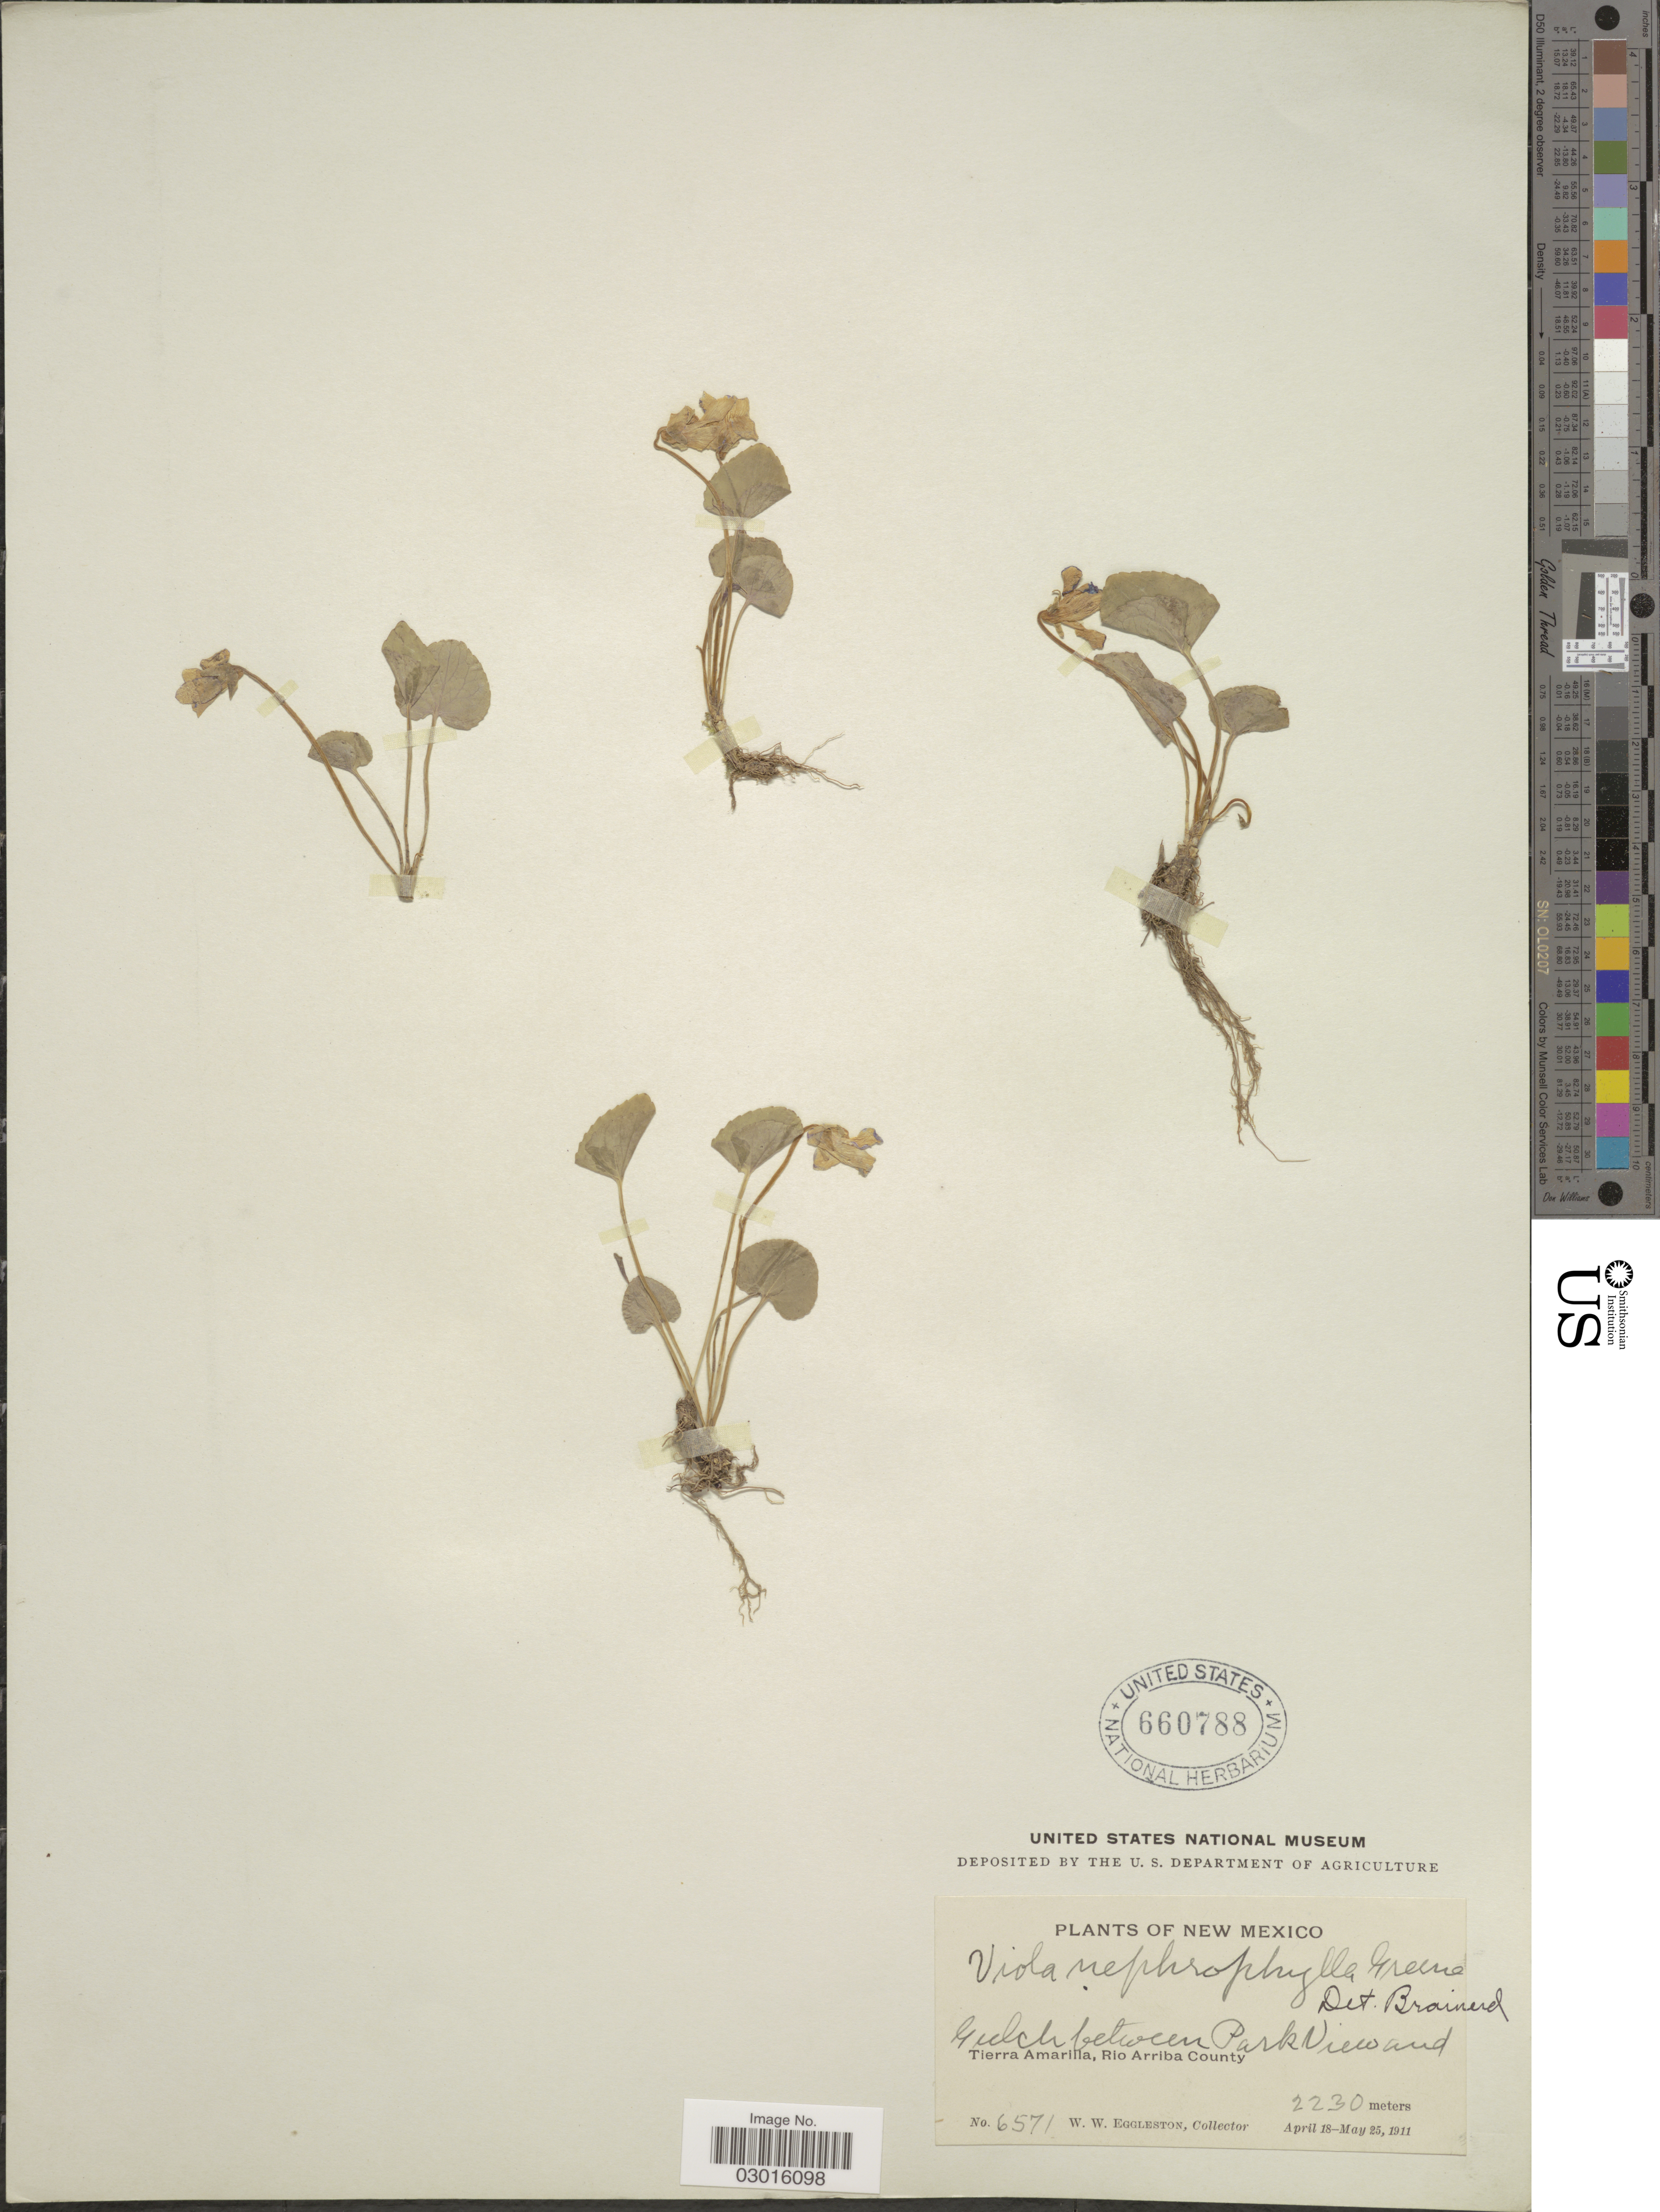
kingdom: Plantae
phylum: Tracheophyta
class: Magnoliopsida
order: Malpighiales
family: Violaceae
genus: Viola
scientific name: Viola nephrophylla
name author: Greene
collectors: W. W. Eggleston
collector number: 6571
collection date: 1911-04-18/1911-05-25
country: United States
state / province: New Mexico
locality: Gulch between Park View and Tierra Amarilla, Rio Arriba County.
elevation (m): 2230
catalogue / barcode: US 660788